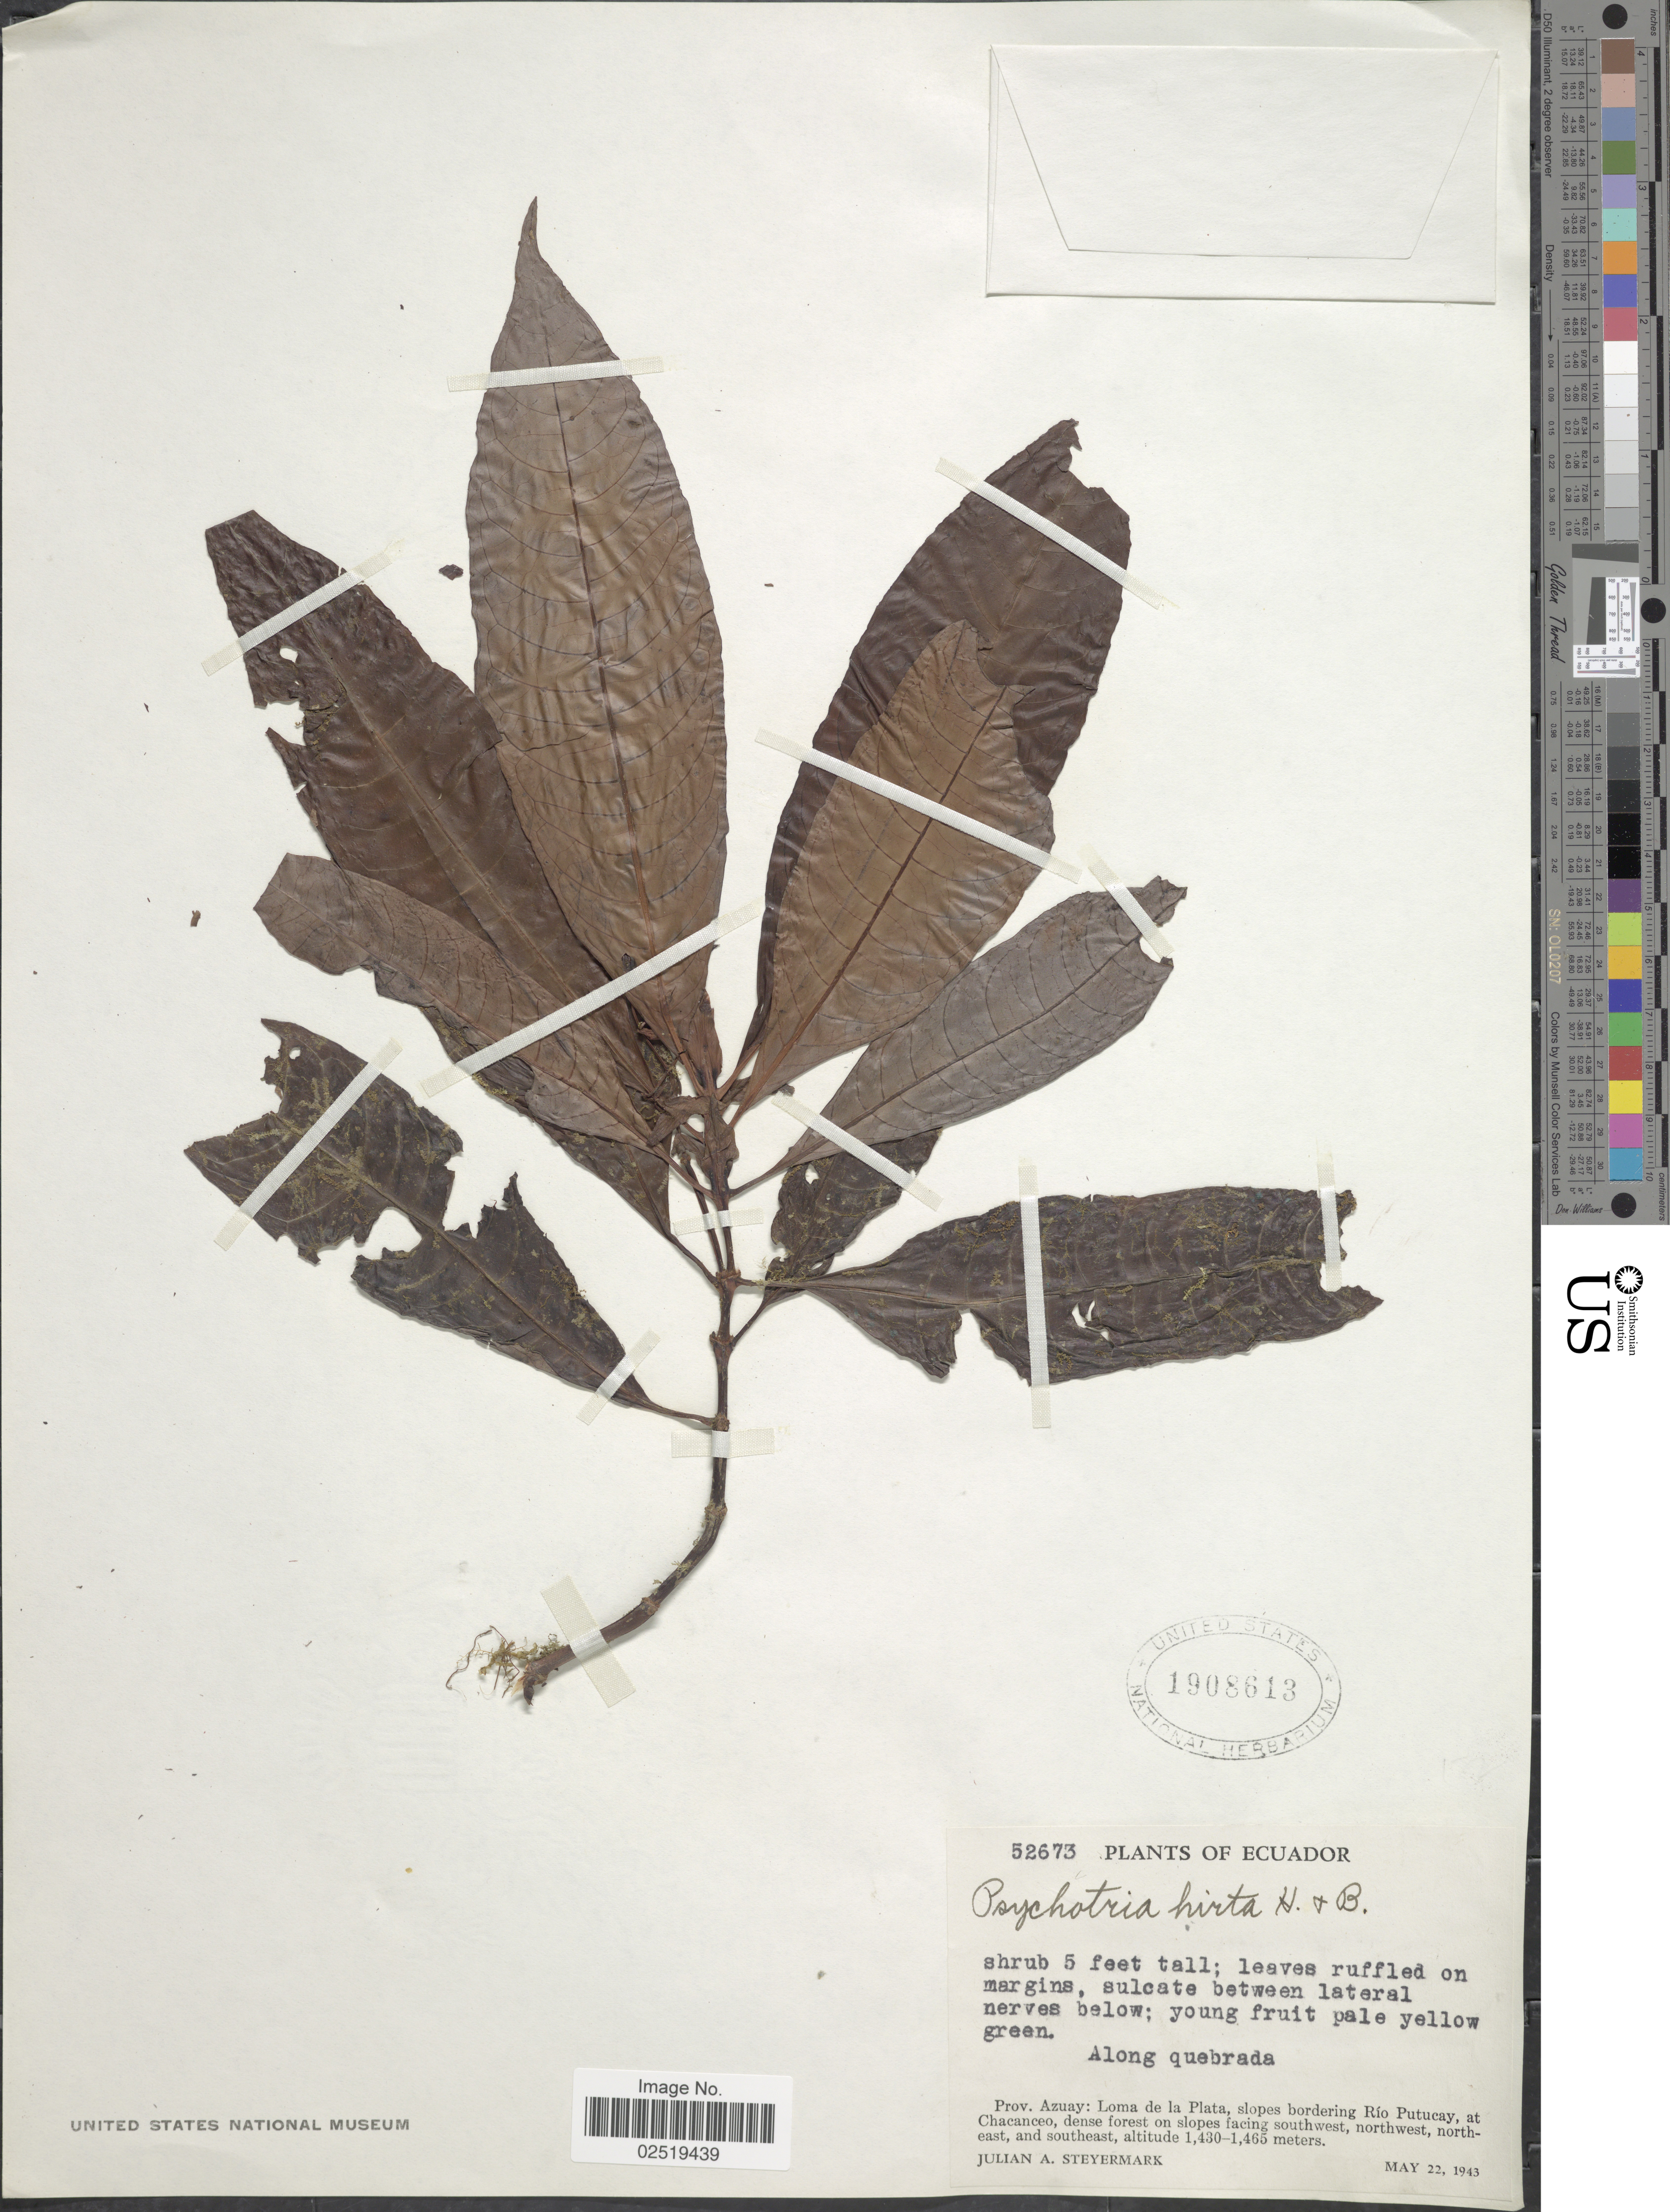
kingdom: Plantae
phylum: Tracheophyta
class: Magnoliopsida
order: Gentianales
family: Rubiaceae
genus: Psychotria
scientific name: Psychotria hirta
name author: Schult.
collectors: J. Steyermark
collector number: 52673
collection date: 1943-05-22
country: Ecuador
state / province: Azuay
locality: Loma de la Plata, slopes bordering Rio Putucay, at Chacanceo, dense forest on slopes facing southwest, northwest, northeast, and southeast.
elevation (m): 1430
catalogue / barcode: US 1908613